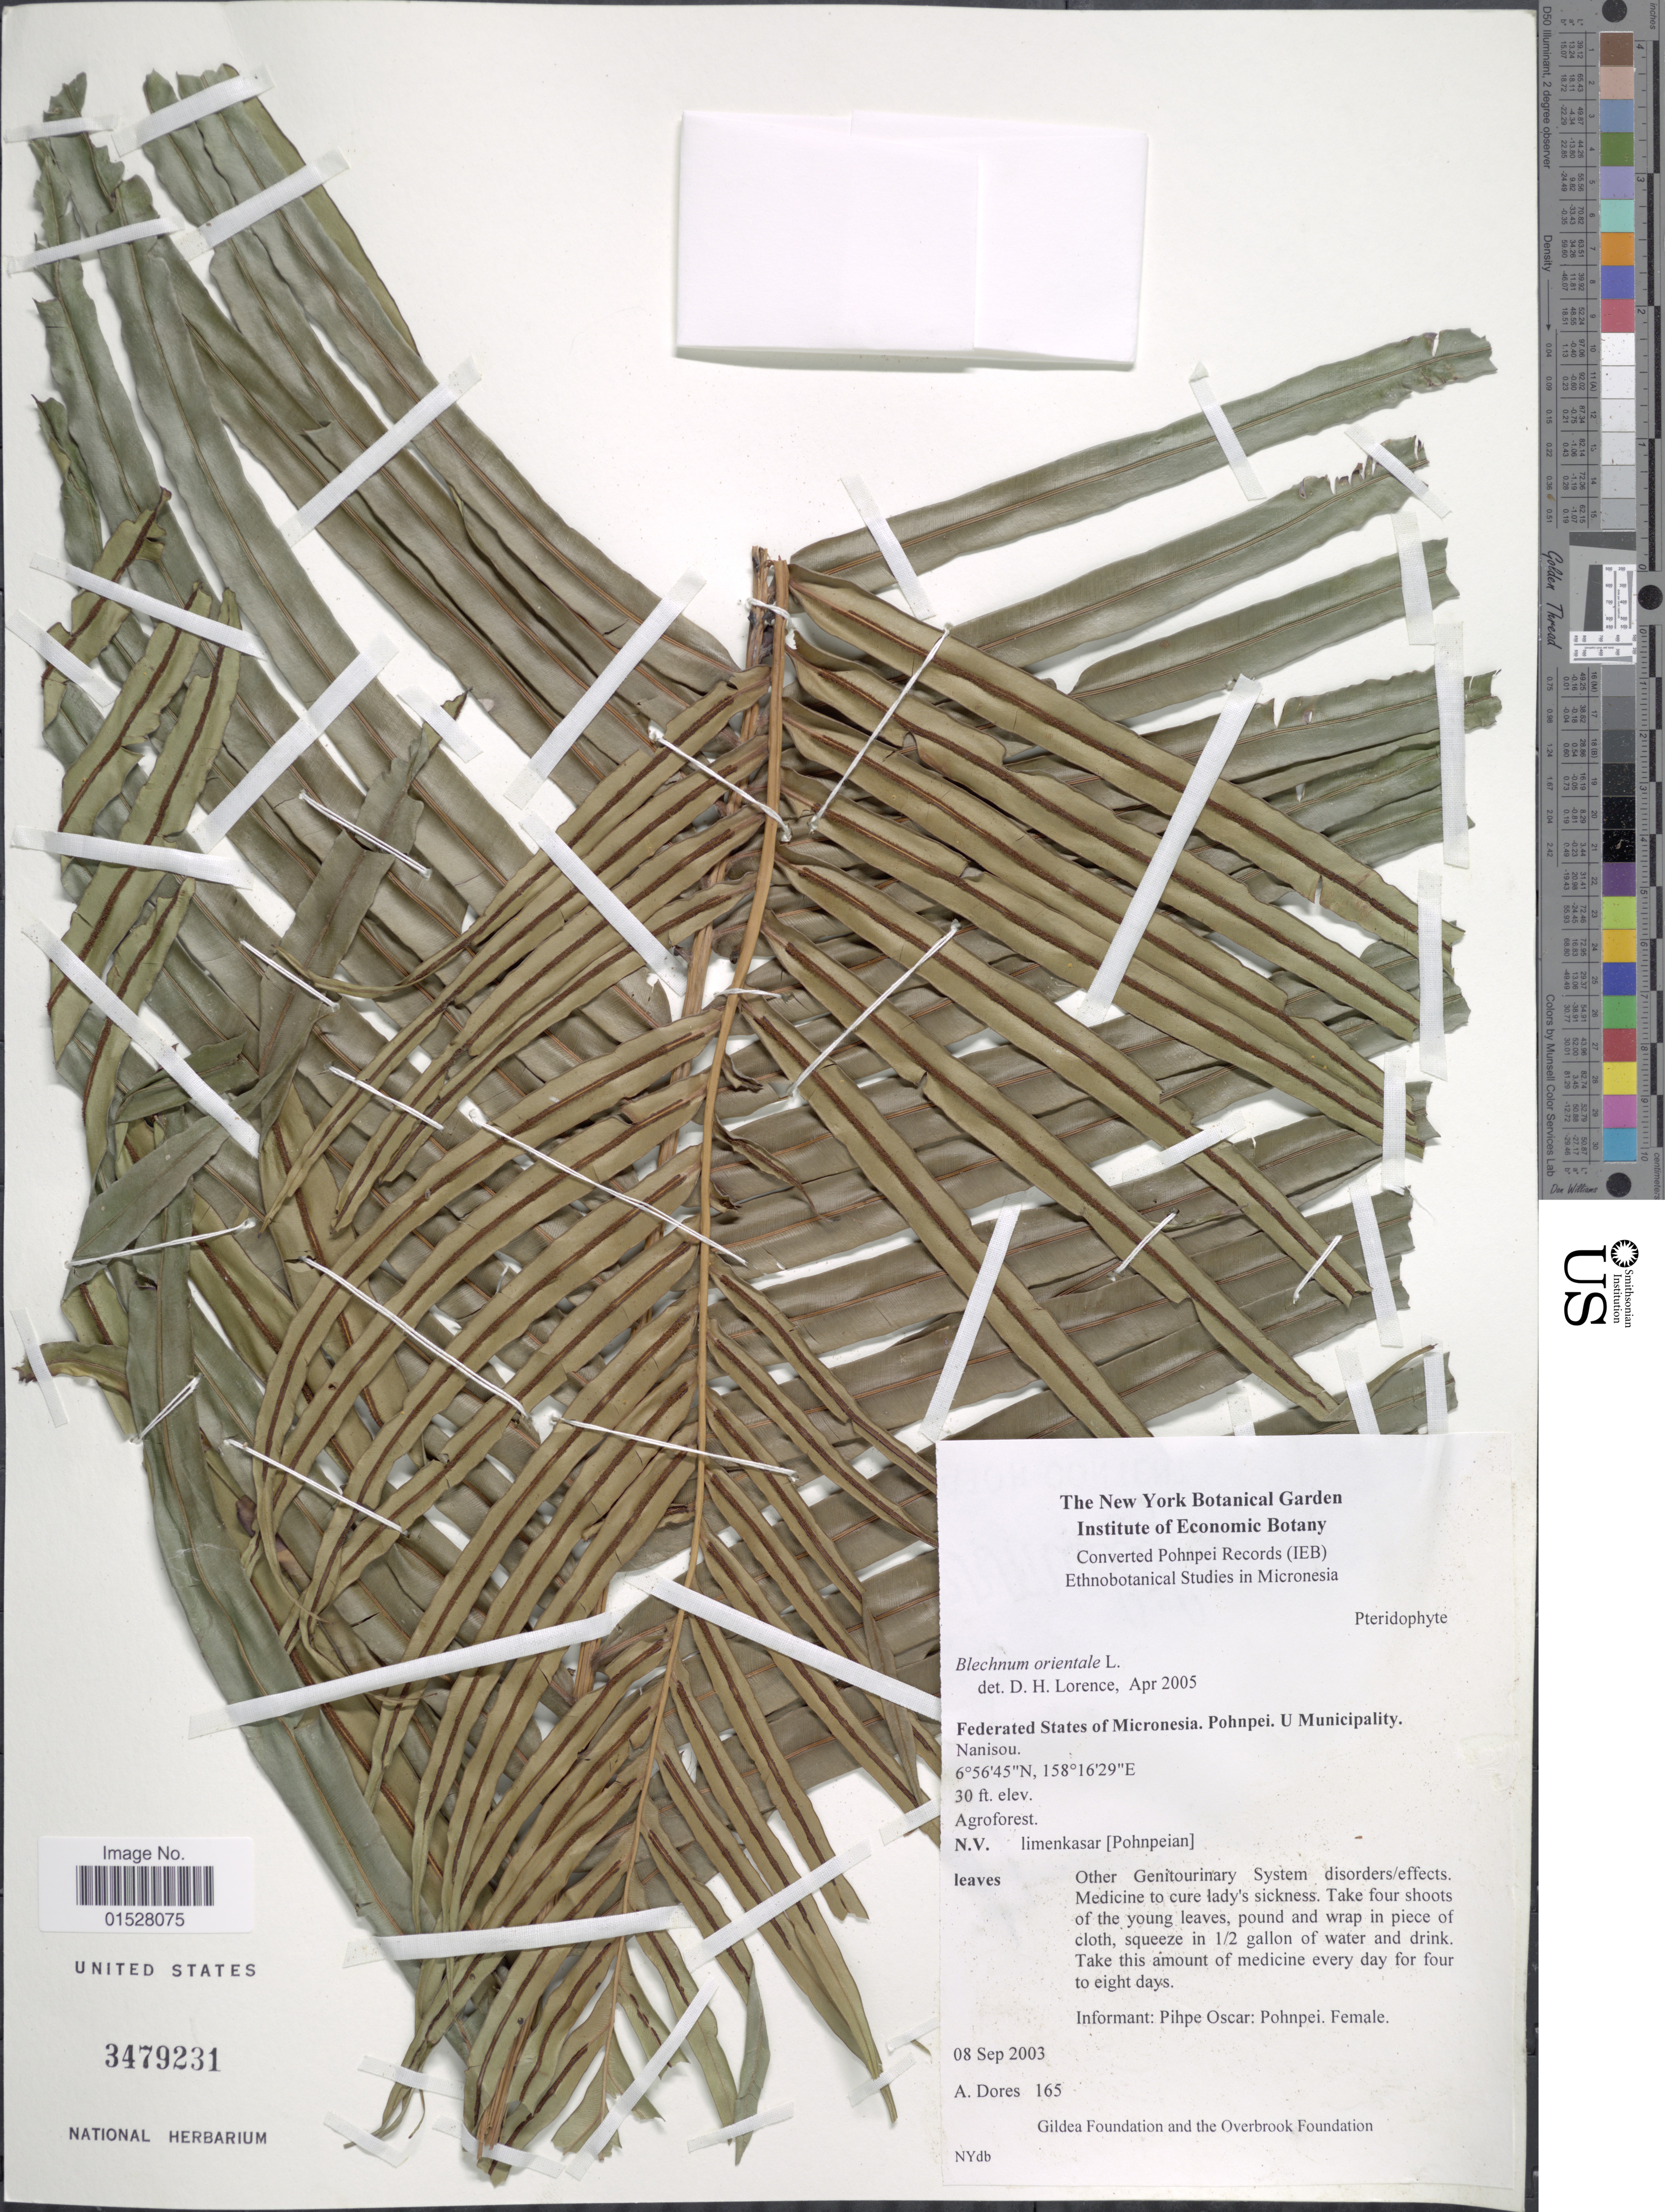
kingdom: Plantae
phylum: Tracheophyta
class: Polypodiopsida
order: Polypodiales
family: Blechnaceae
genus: Blechnum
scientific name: Blechnum orientale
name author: L.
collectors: A. Dores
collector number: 165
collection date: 2003-09-08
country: Micronesia, Federated States of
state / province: Pohnpei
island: Pohnpei [Ponape]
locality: U Municipality, Nanisou.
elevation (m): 9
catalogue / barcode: US 3479231